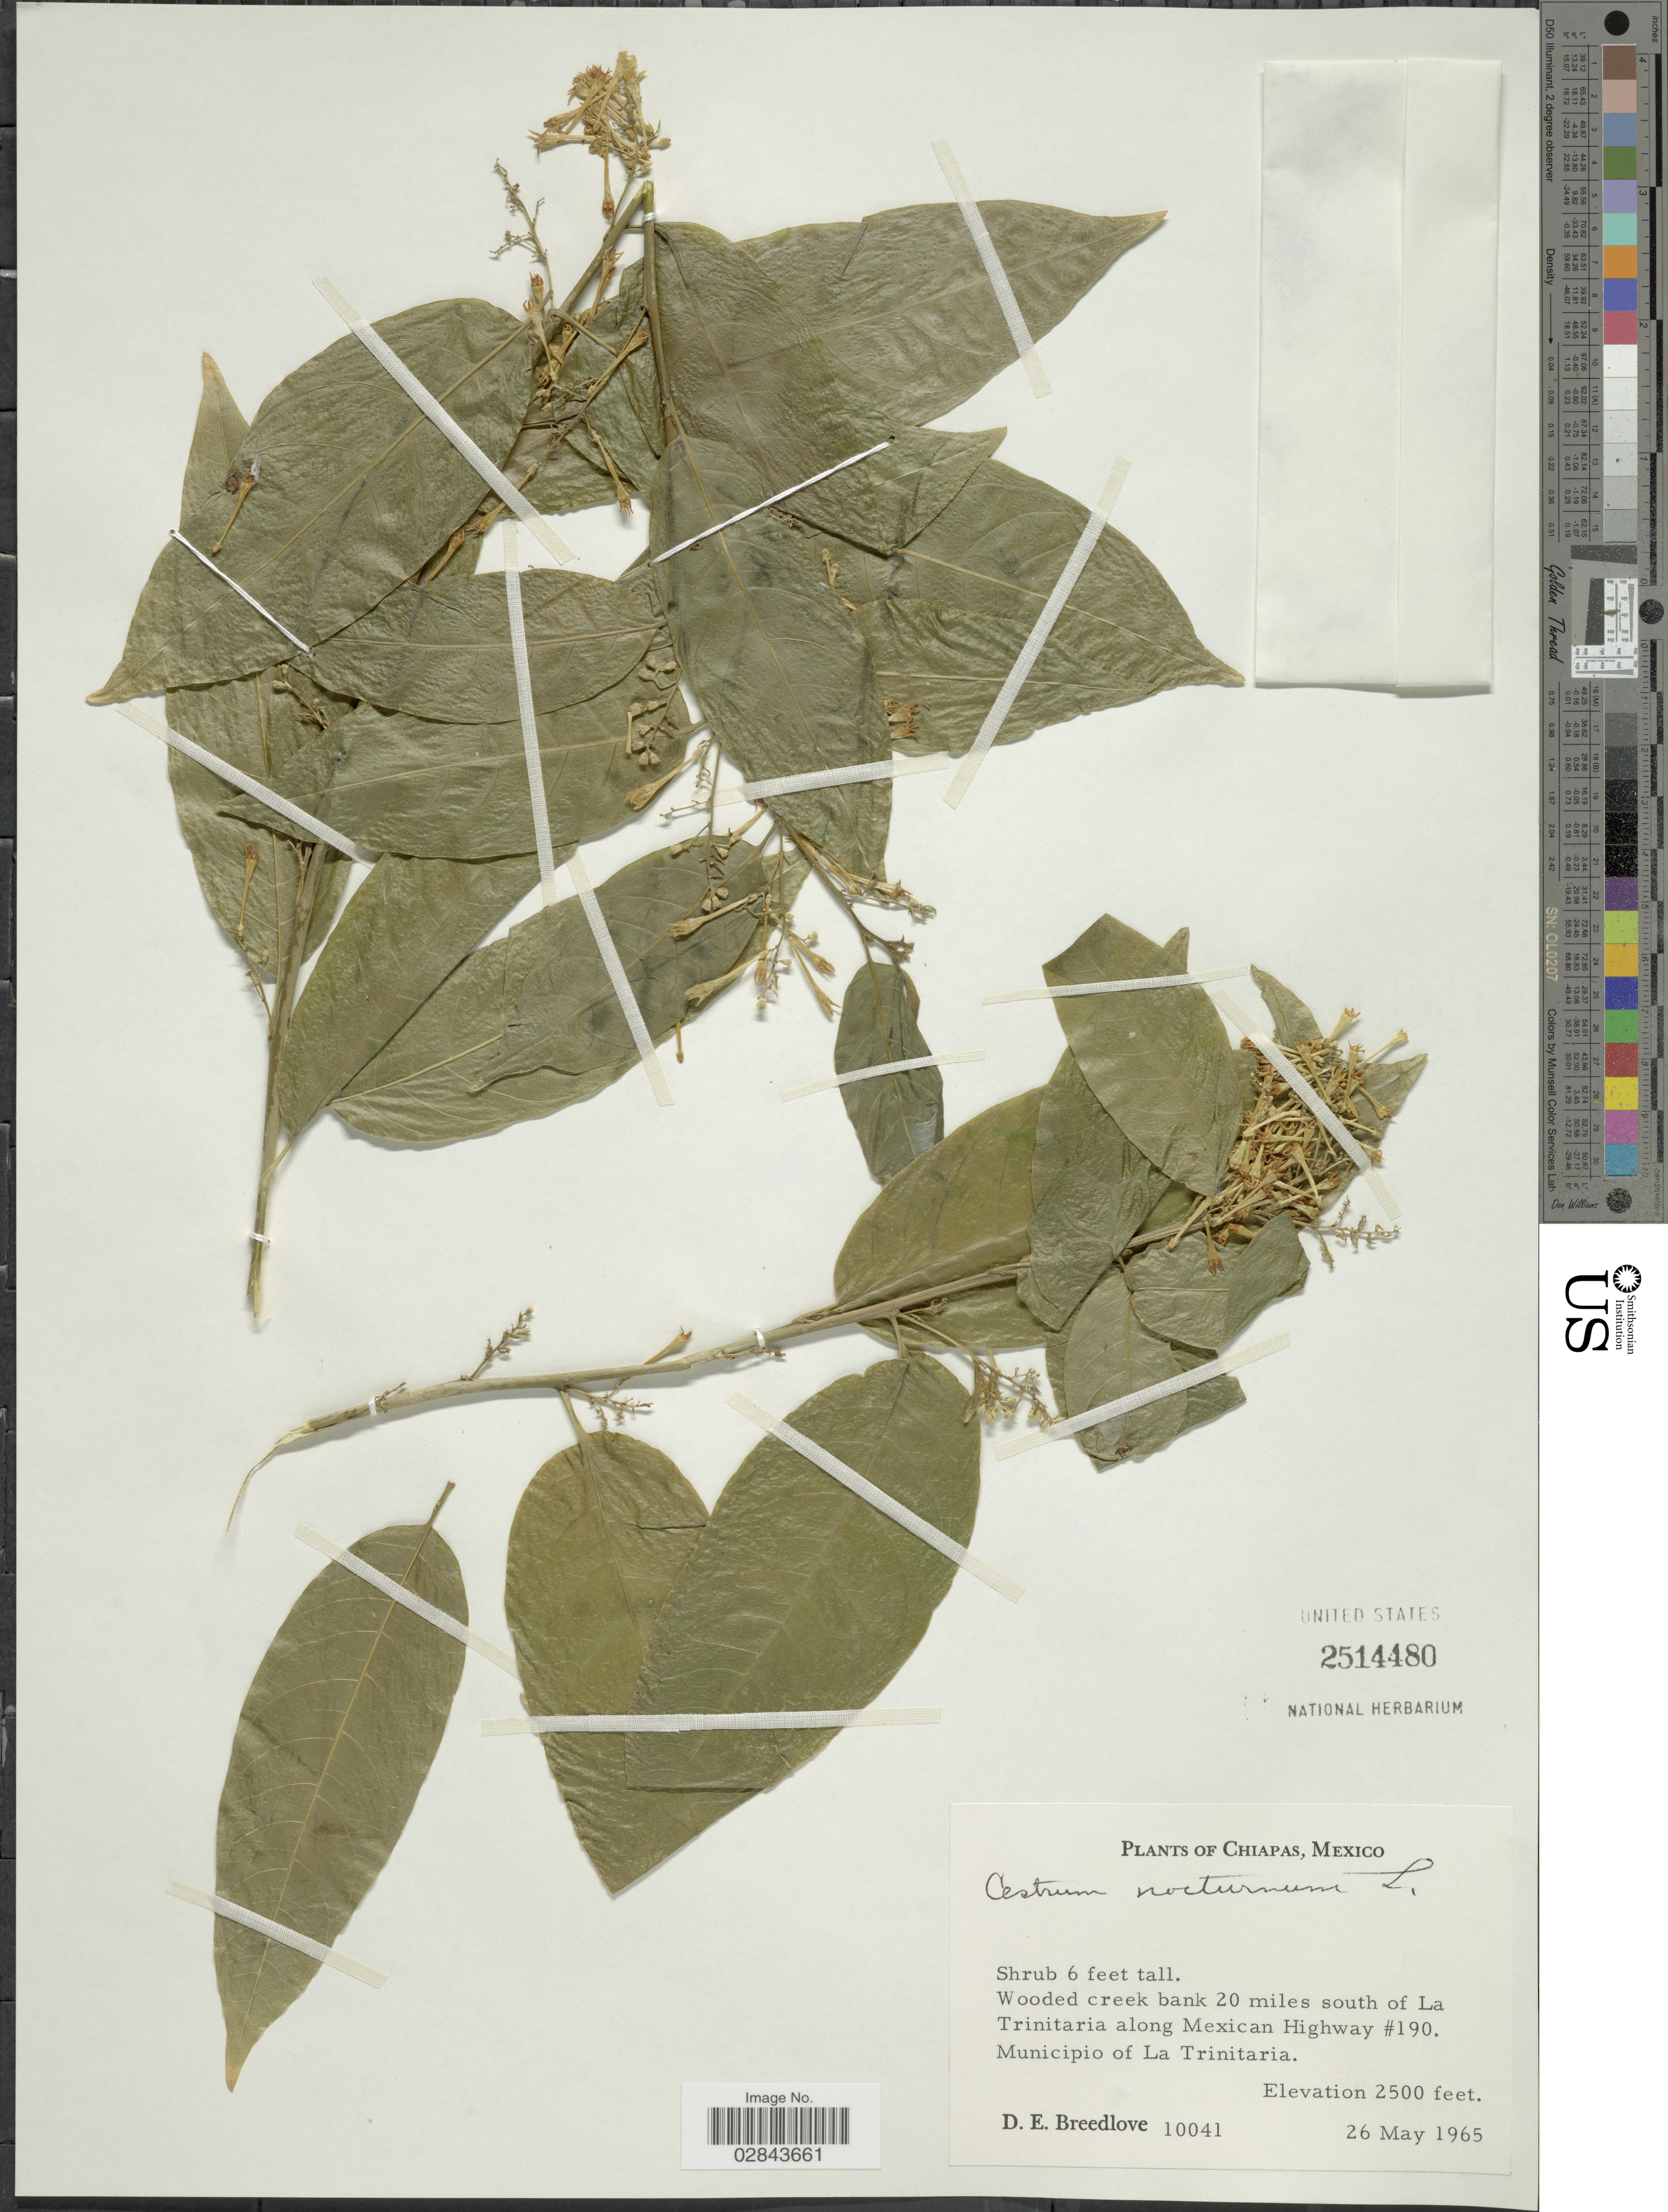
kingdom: Plantae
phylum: Tracheophyta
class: Magnoliopsida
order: Solanales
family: Solanaceae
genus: Cestrum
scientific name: Cestrum nocturnum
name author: L.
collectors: D. E. Breedlove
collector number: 10041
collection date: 1965-05-26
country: Mexico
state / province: Chiapas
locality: Wooded creek bank 20 miles south of La Trinitaria along Mexican Highway #190. Municipio of La Trinitaria.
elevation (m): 762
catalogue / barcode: US 2514480